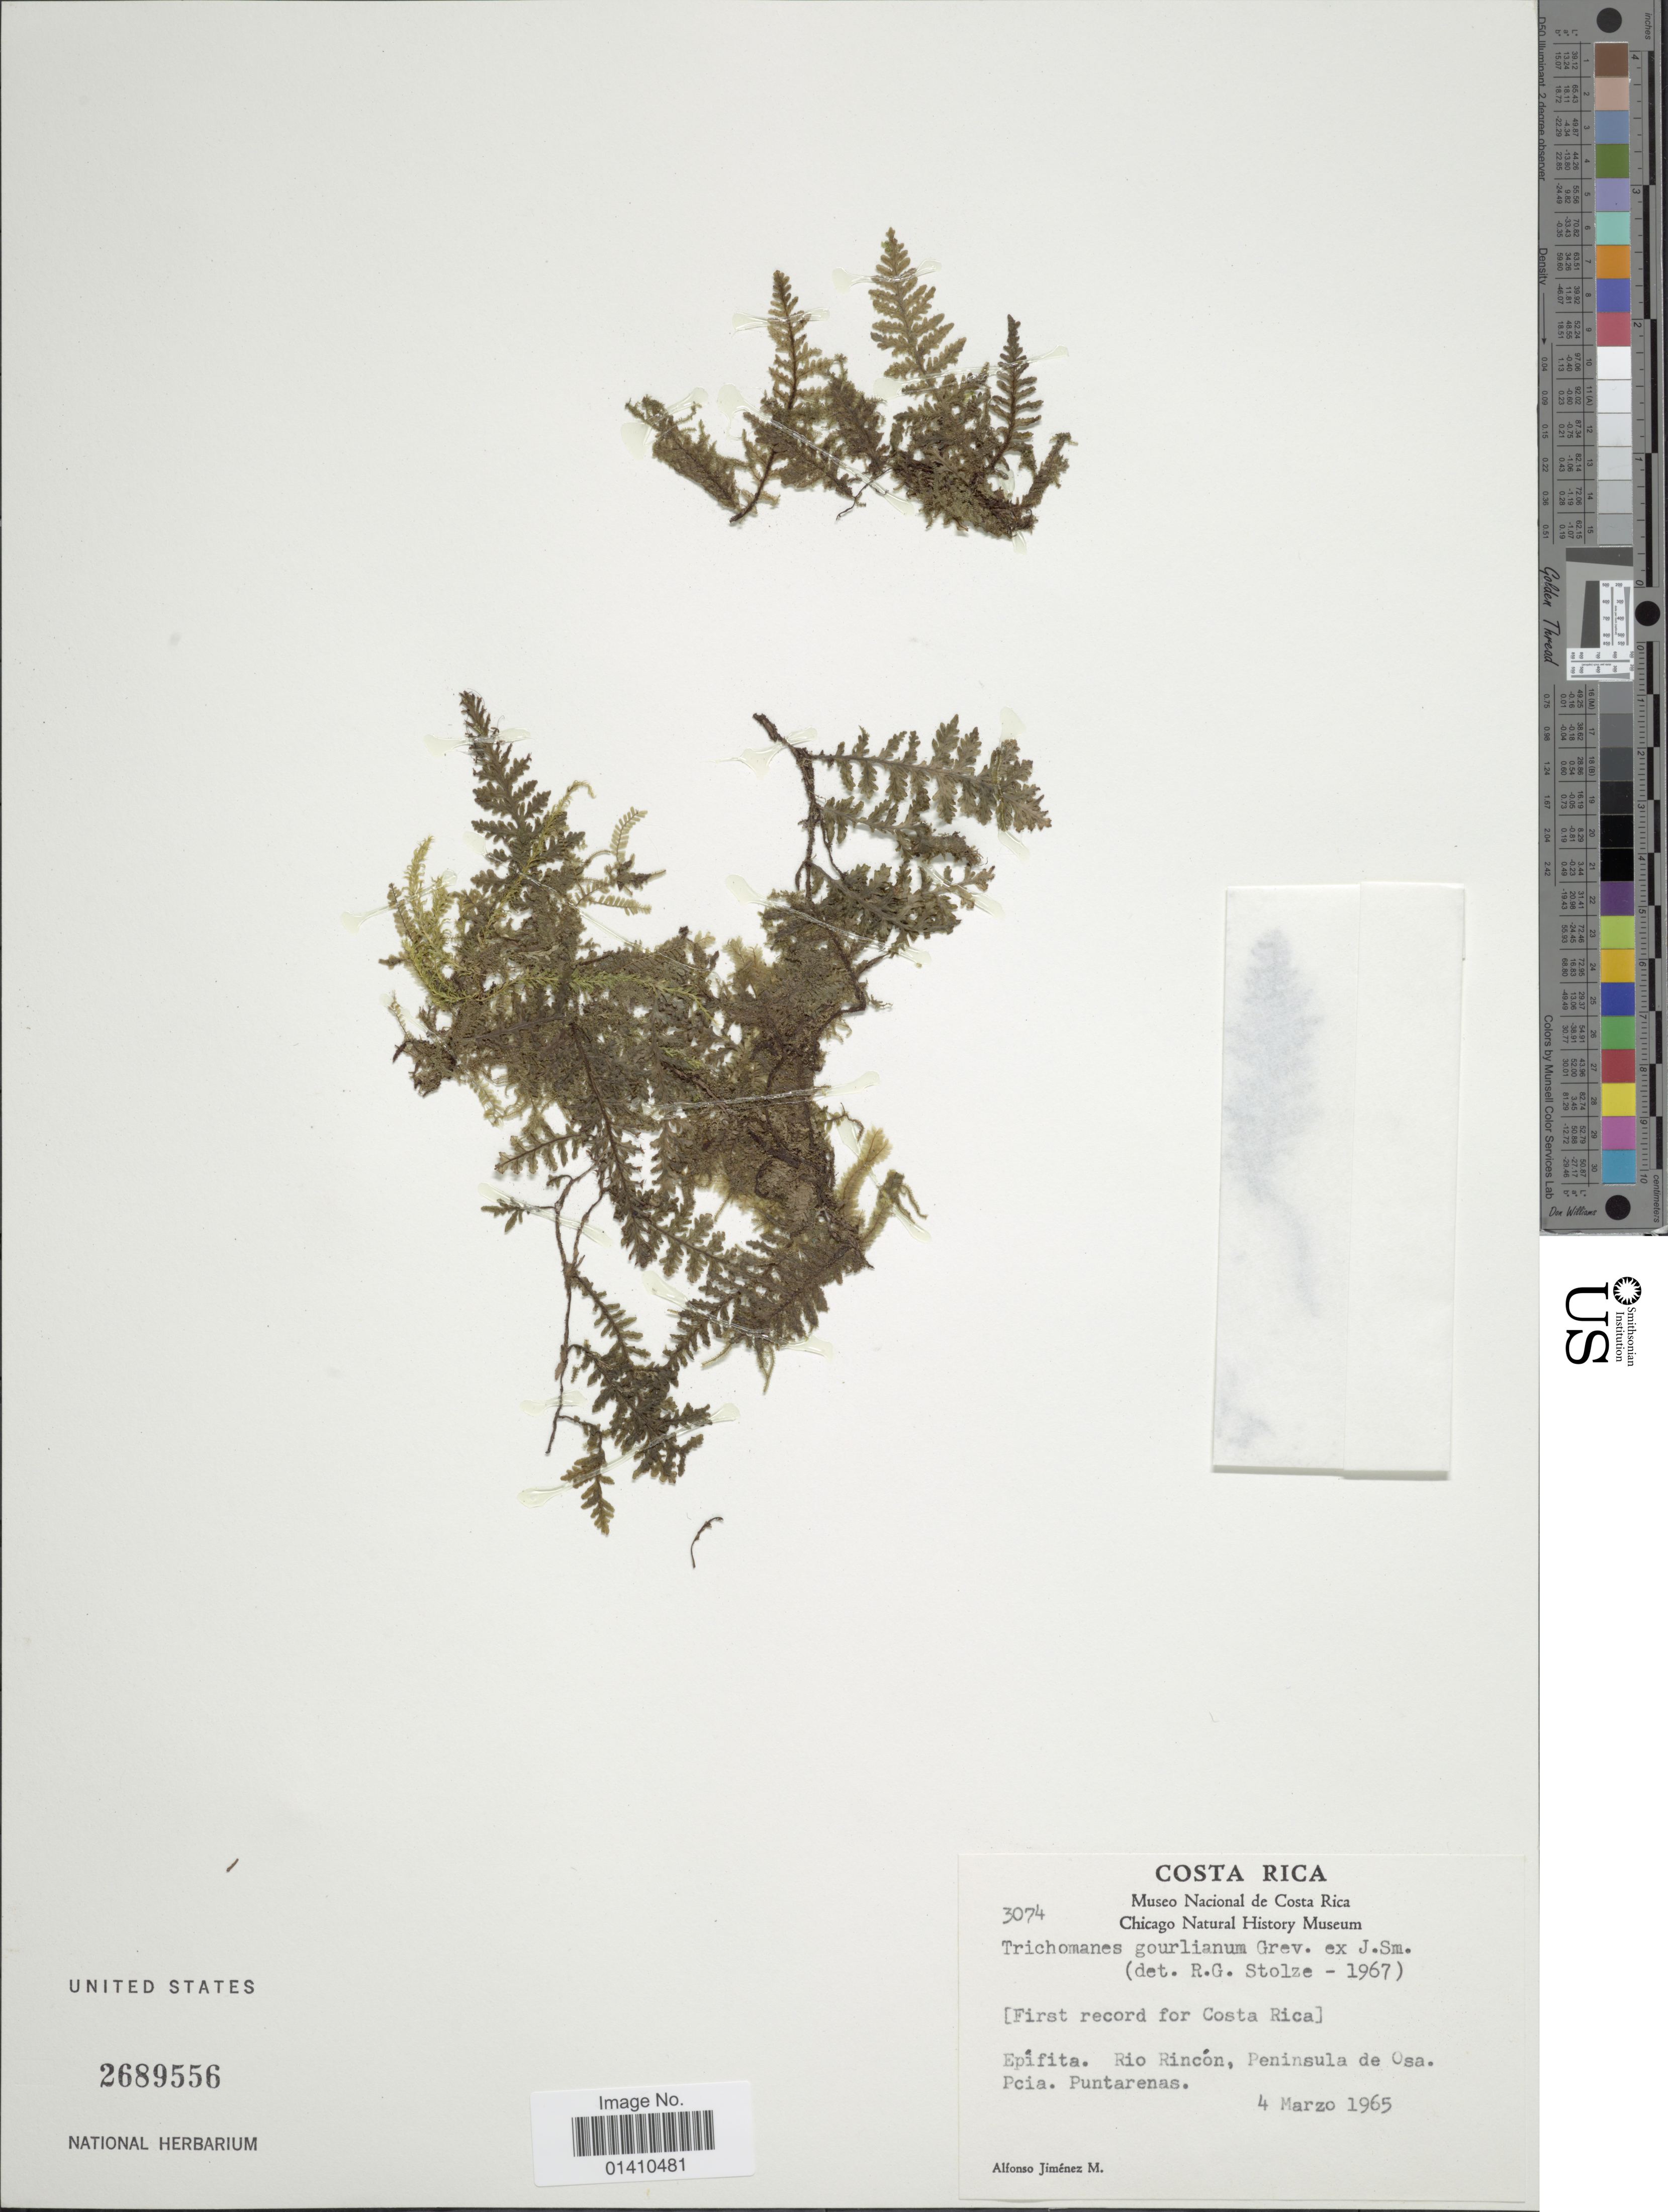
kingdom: Plantae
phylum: Tracheophyta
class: Polypodiopsida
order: Hymenophyllales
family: Hymenophyllaceae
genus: Didymoglossum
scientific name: Didymoglossum gourlianum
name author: (Grev. ex J. Sm.) Pic. Serm.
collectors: A. Jiménez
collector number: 3074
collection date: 1965-03-04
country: Costa Rica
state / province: Puntarenas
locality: Epifita, Rio Rincon, Peninsula de Osa. Pcia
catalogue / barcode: US 2689556